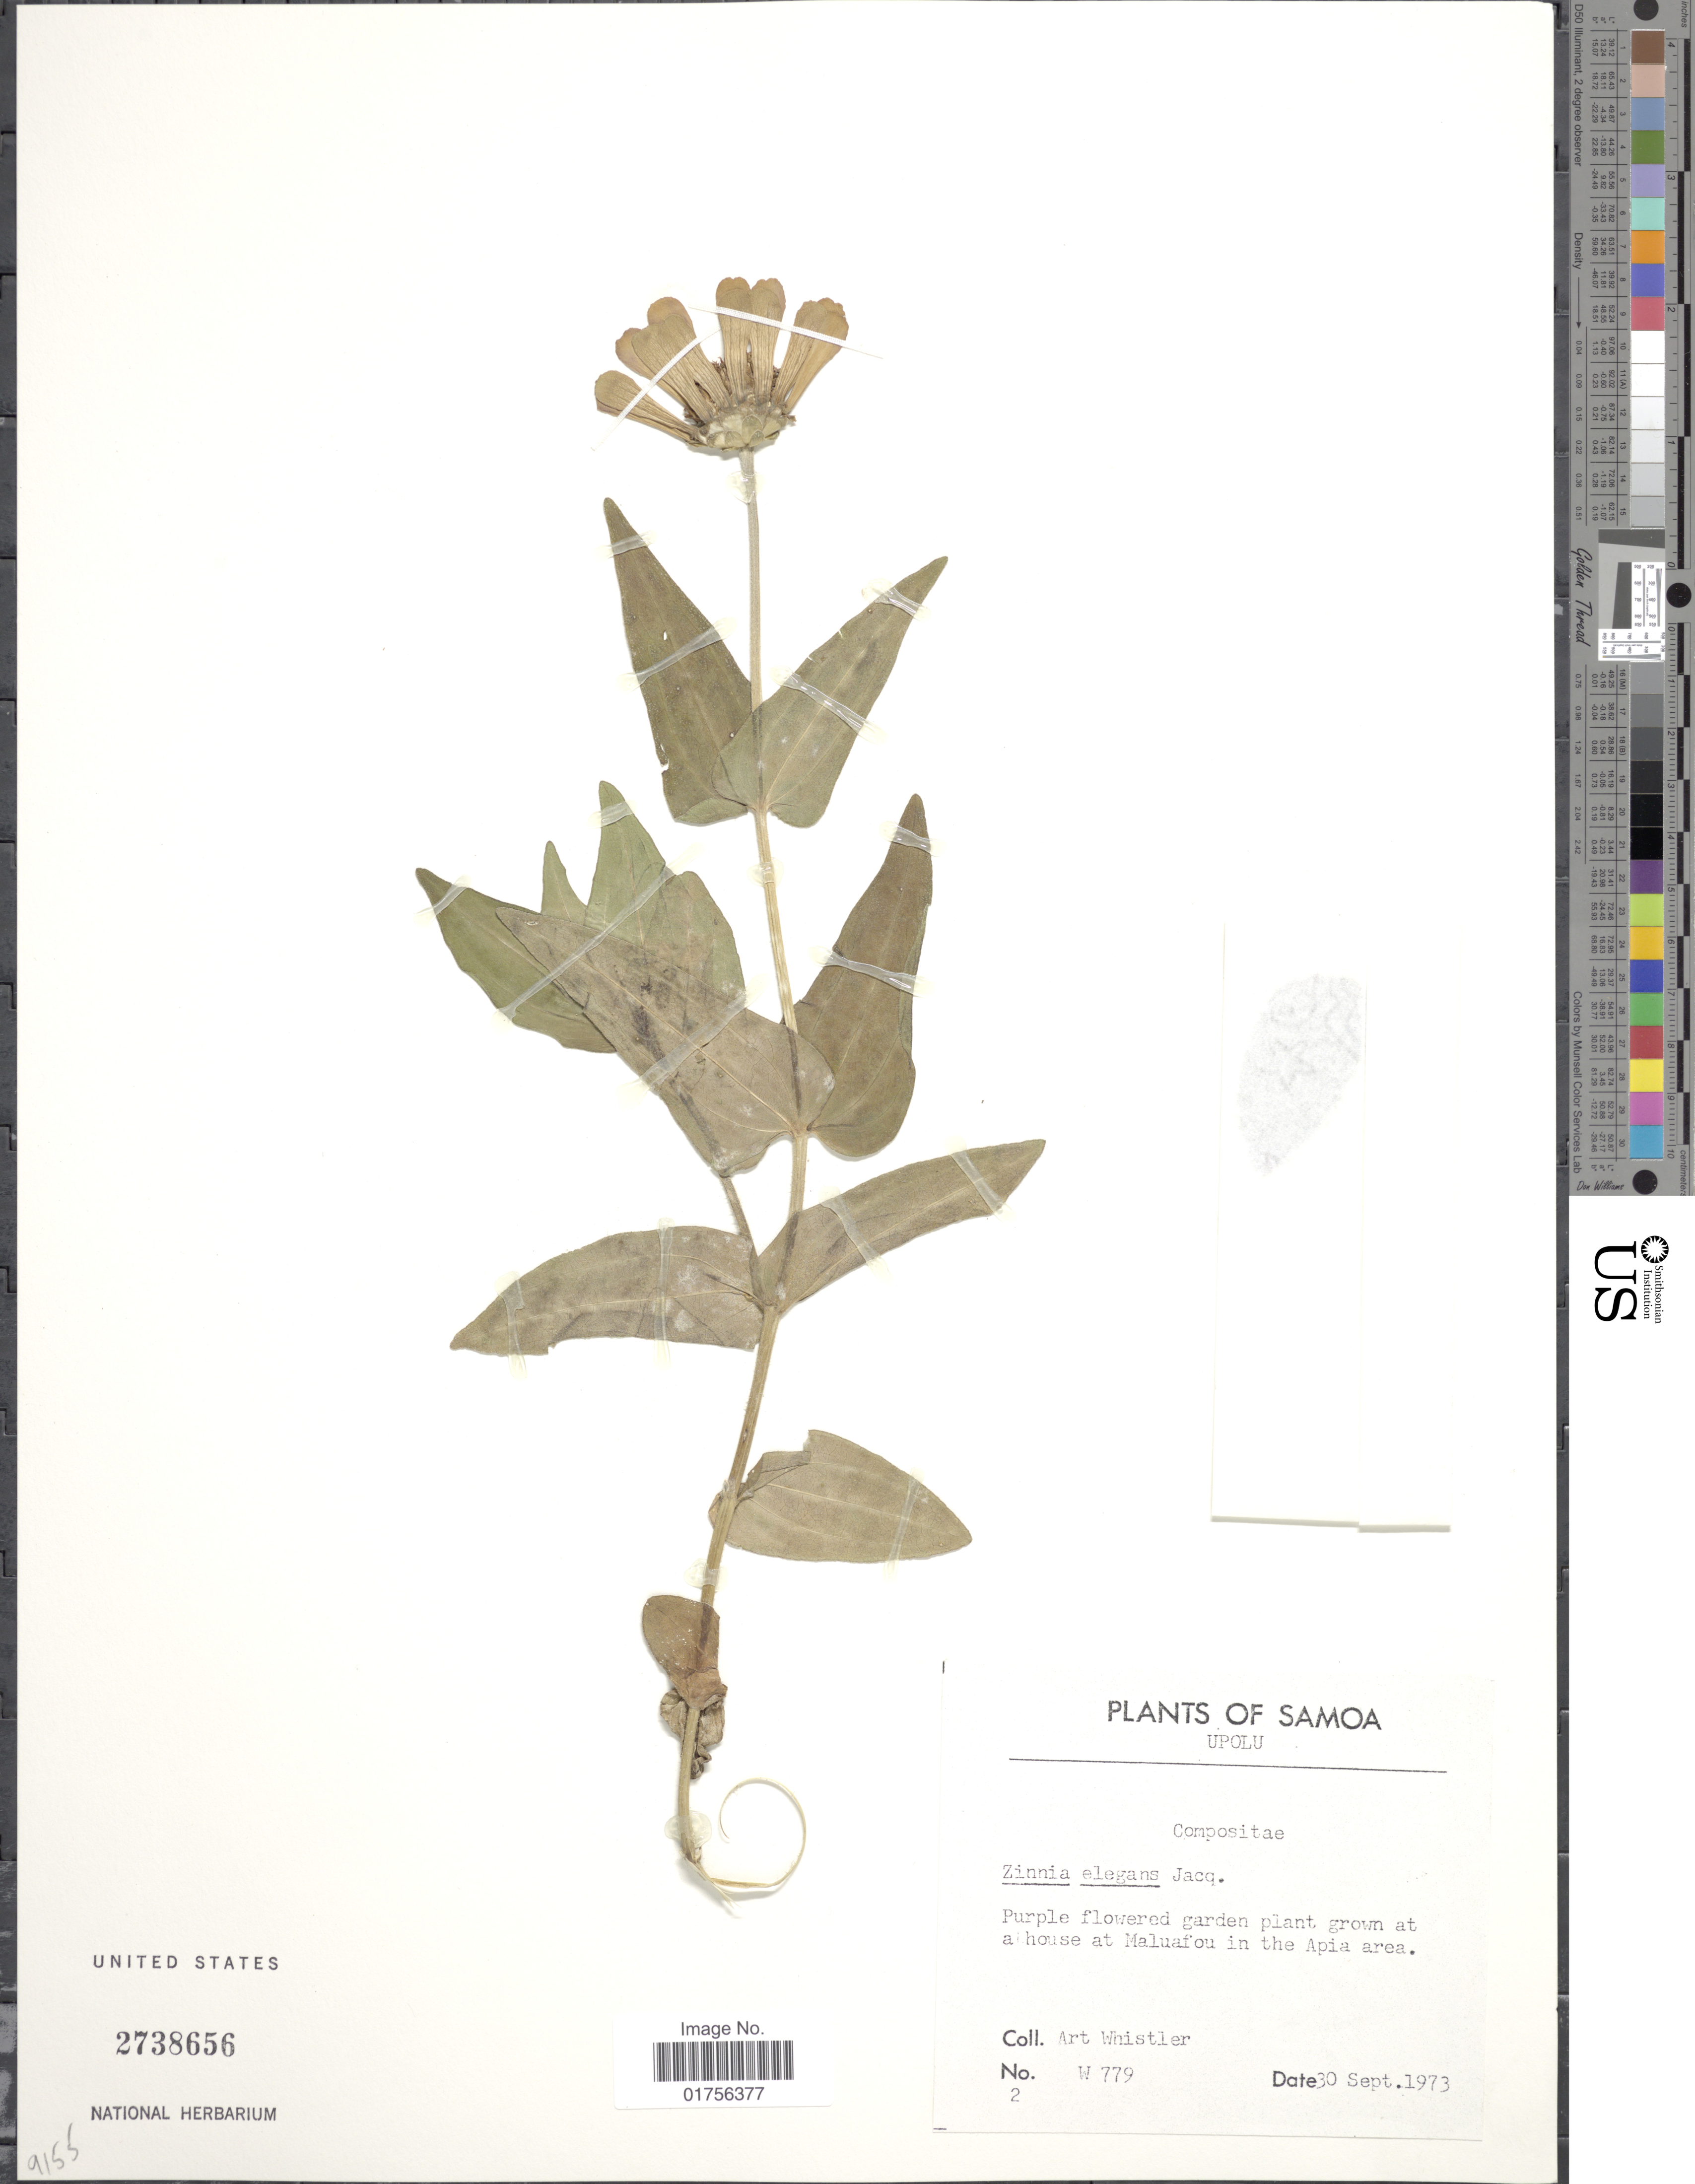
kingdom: Plantae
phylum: Tracheophyta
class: Magnoliopsida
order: Asterales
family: Asteraceae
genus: Zinnia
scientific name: Zinnia elegans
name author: Jacq.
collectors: A. Whistler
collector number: W 779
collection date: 1973-09-30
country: Samoa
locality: Samoa, Upolu, Purple flowered garden plant grown at a house at Maluafou in the Apia area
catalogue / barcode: US 2738656